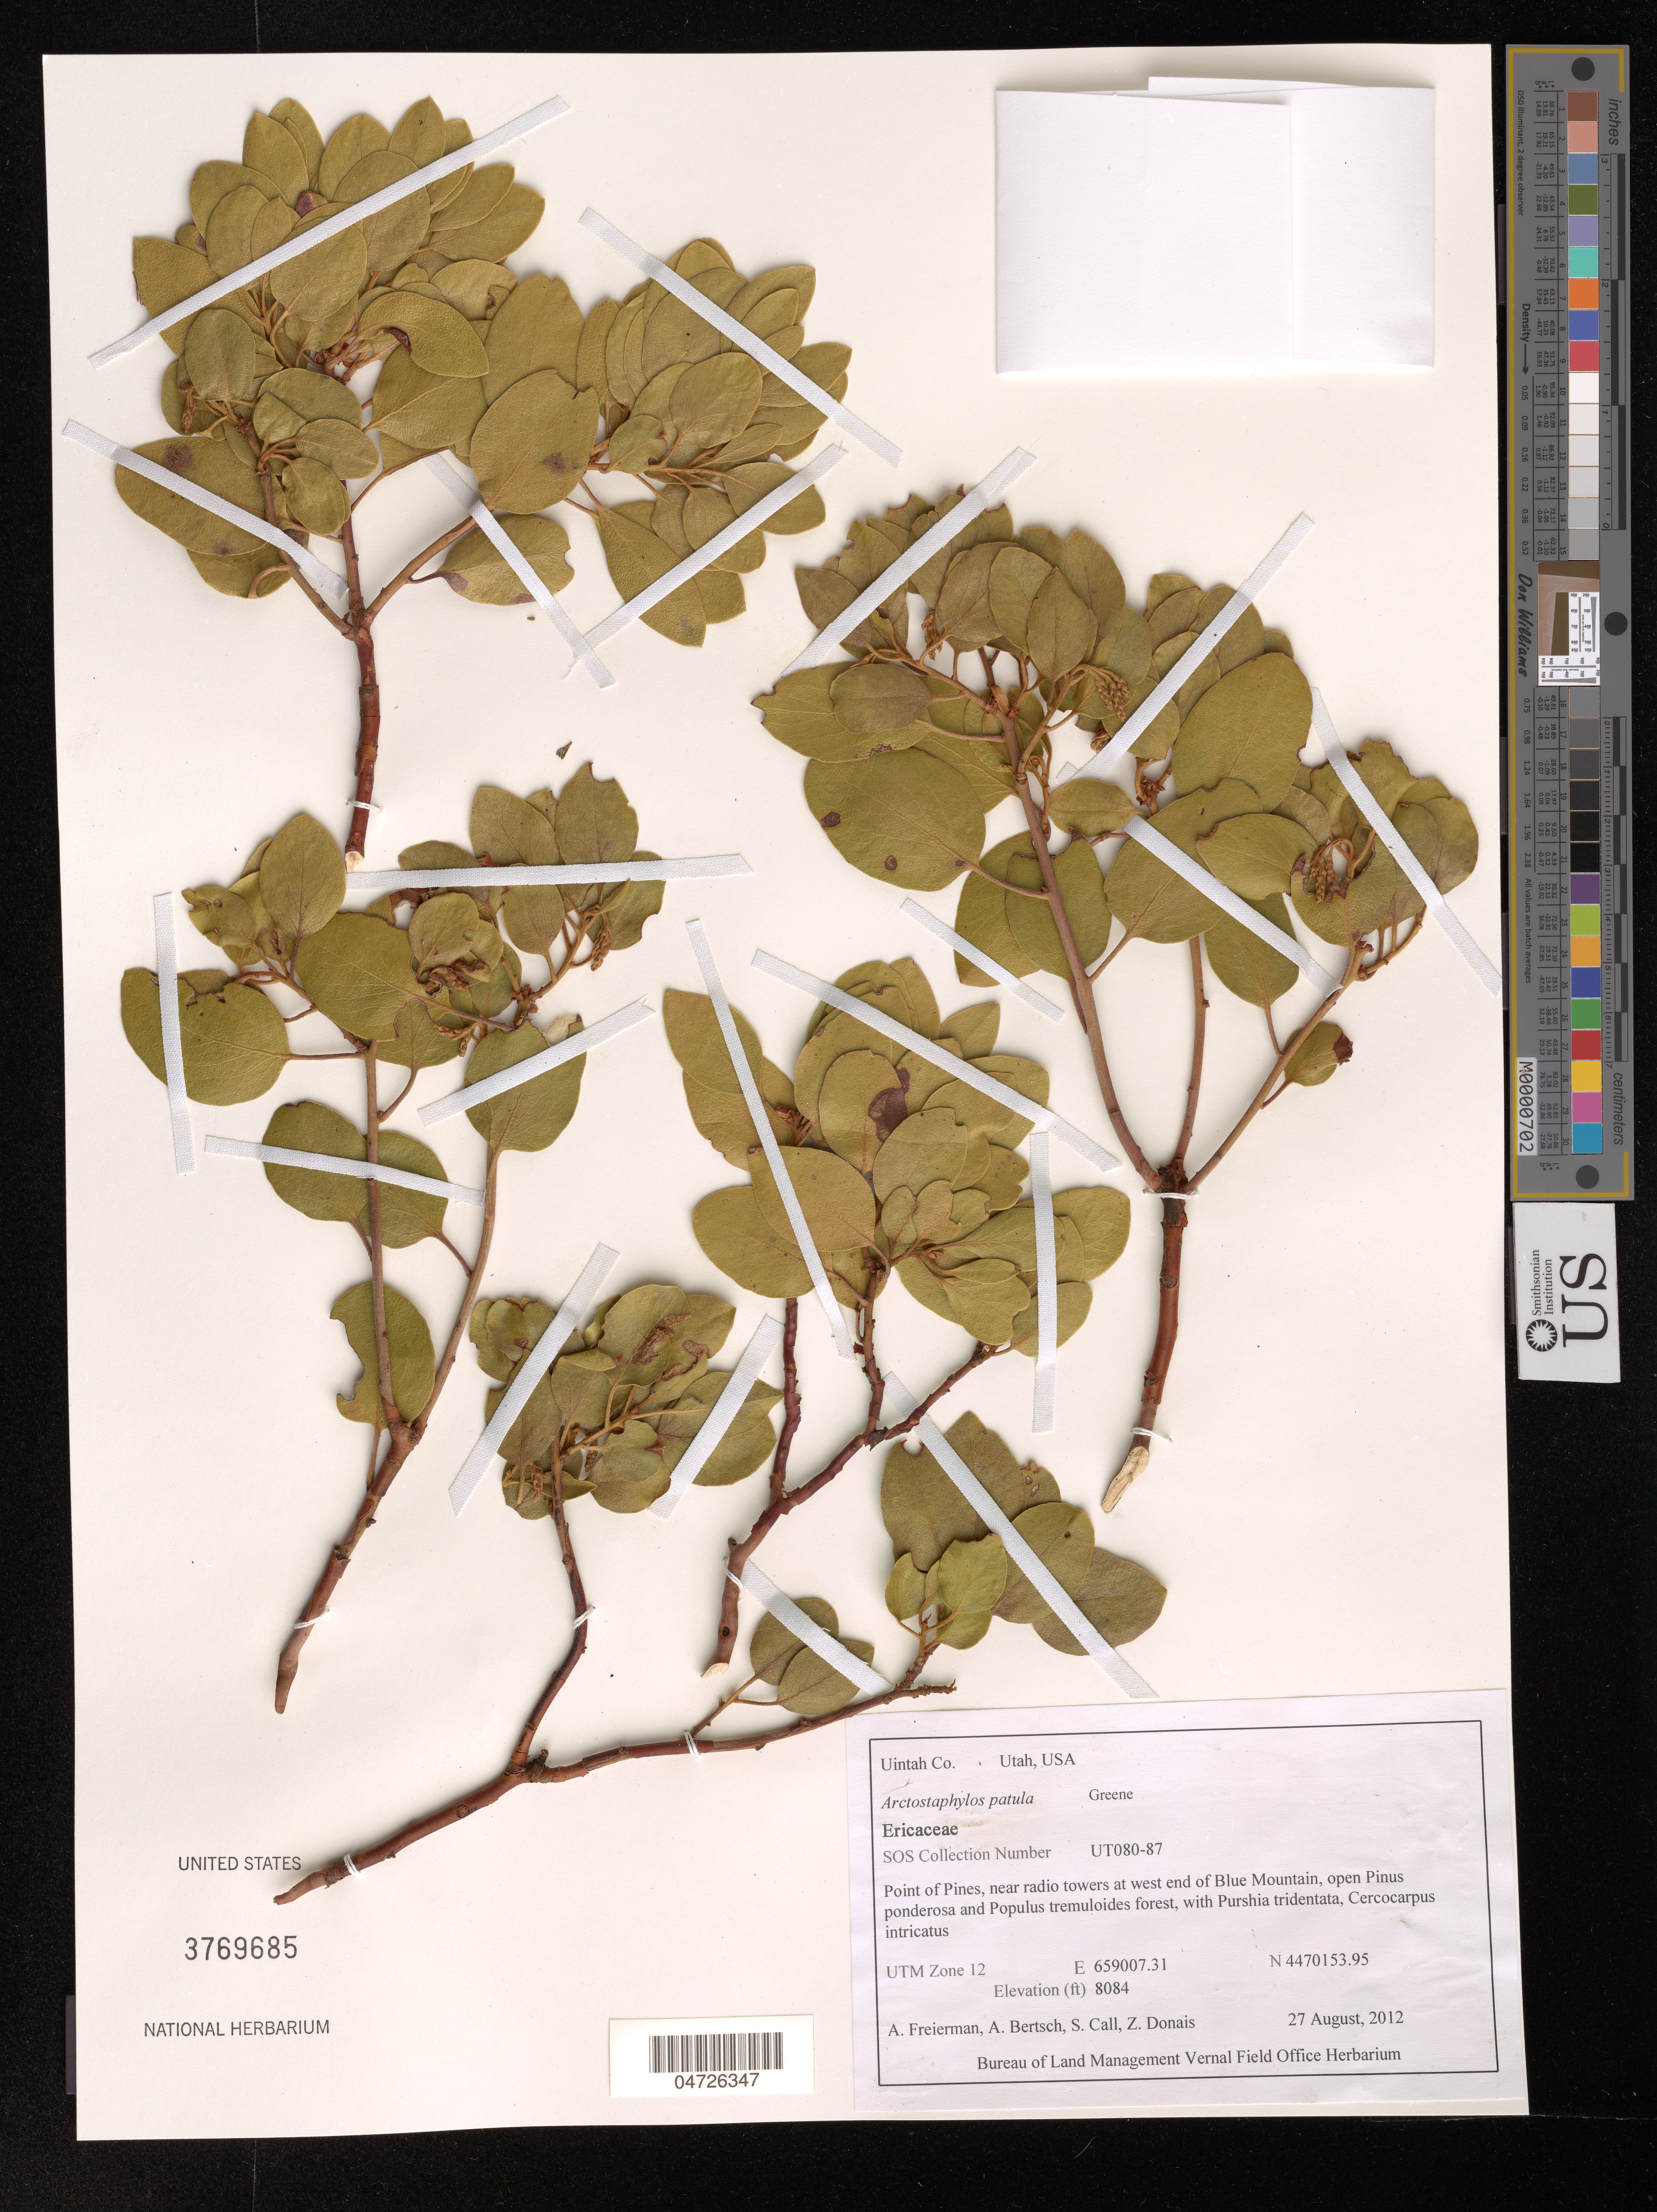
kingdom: Plantae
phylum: Tracheophyta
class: Magnoliopsida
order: Ericales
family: Ericaceae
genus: Arctostaphylos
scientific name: Arctostaphylos patula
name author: Greene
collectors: A. Freierman, Bertsch, S. Call & Z. Donais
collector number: UT080-87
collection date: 2012-08-27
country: United States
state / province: Utah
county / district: Uintah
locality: Uintah Co. Point of Pines, near radio towers at west end of Blue Mountain. UTM Zone 12.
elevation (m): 2464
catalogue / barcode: US 3769685